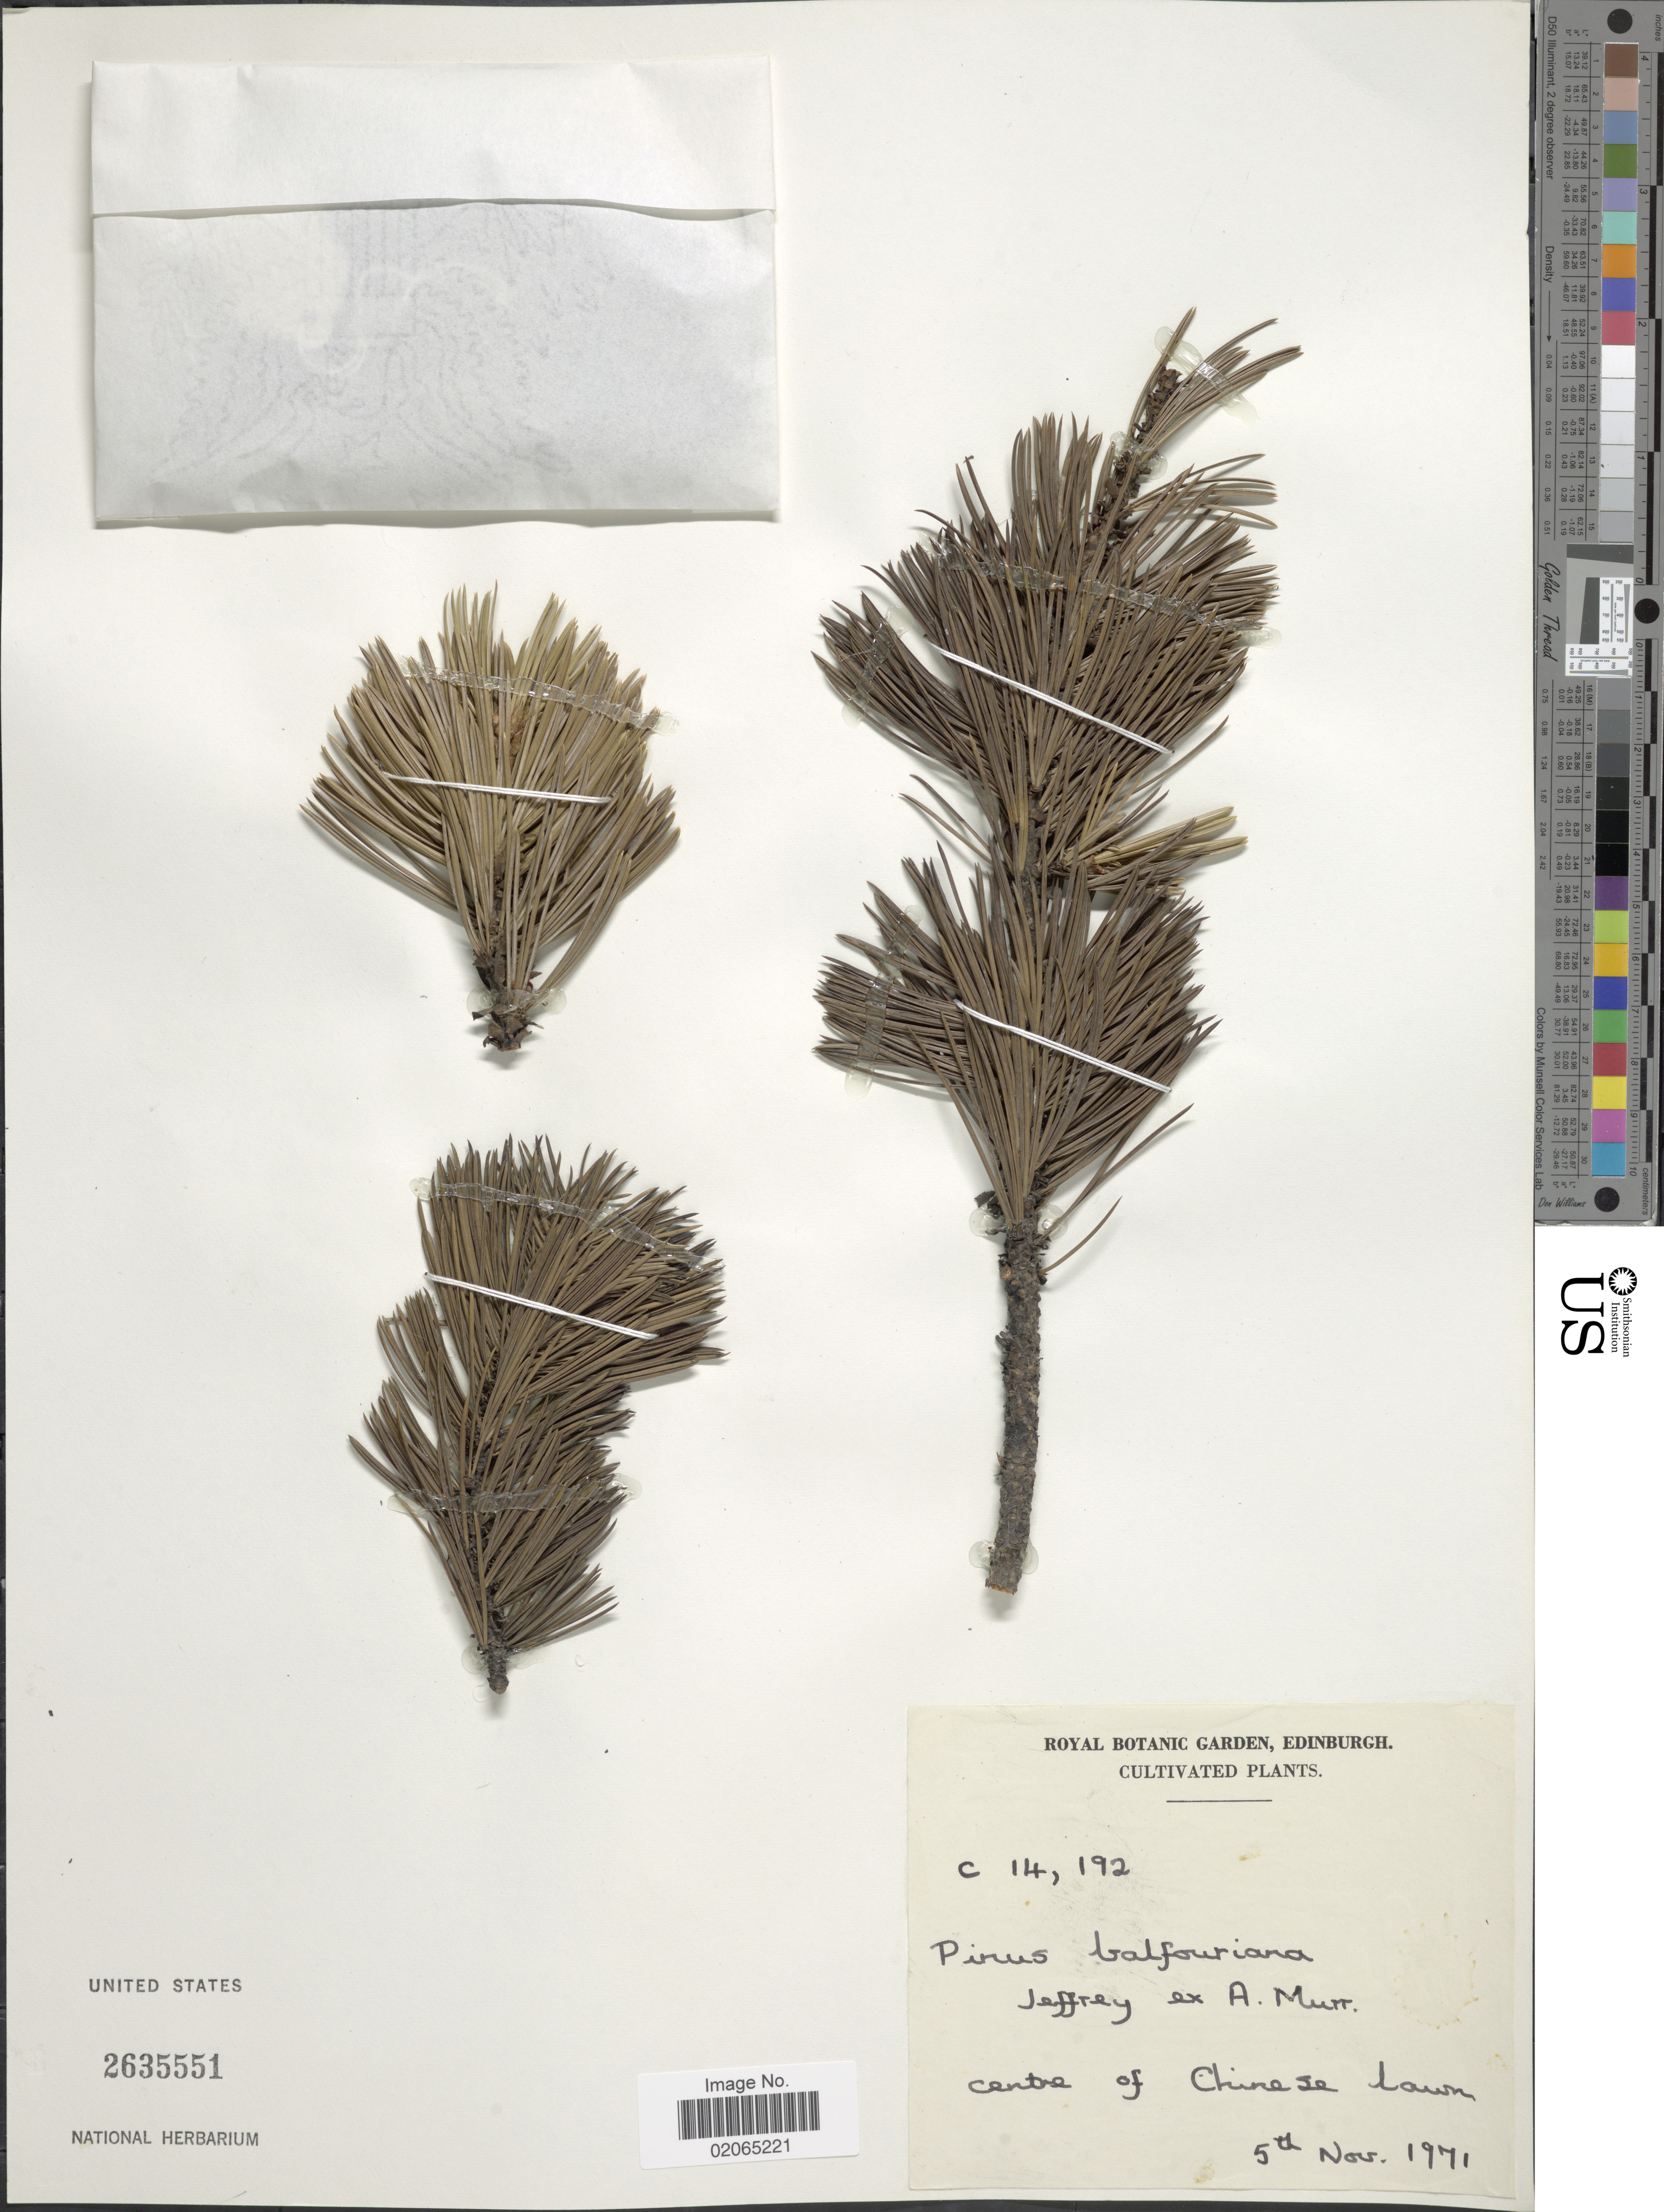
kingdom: Plantae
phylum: Tracheophyta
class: Pinopsida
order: Pinales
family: Pinaceae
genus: Pinus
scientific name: Pinus balfouriana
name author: Balf.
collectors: Royal Botanic Garden Edinburgh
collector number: C14192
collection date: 1971-11-05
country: United Kingdom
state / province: Scotland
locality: North end of Chinese lawn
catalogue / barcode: US 2635551